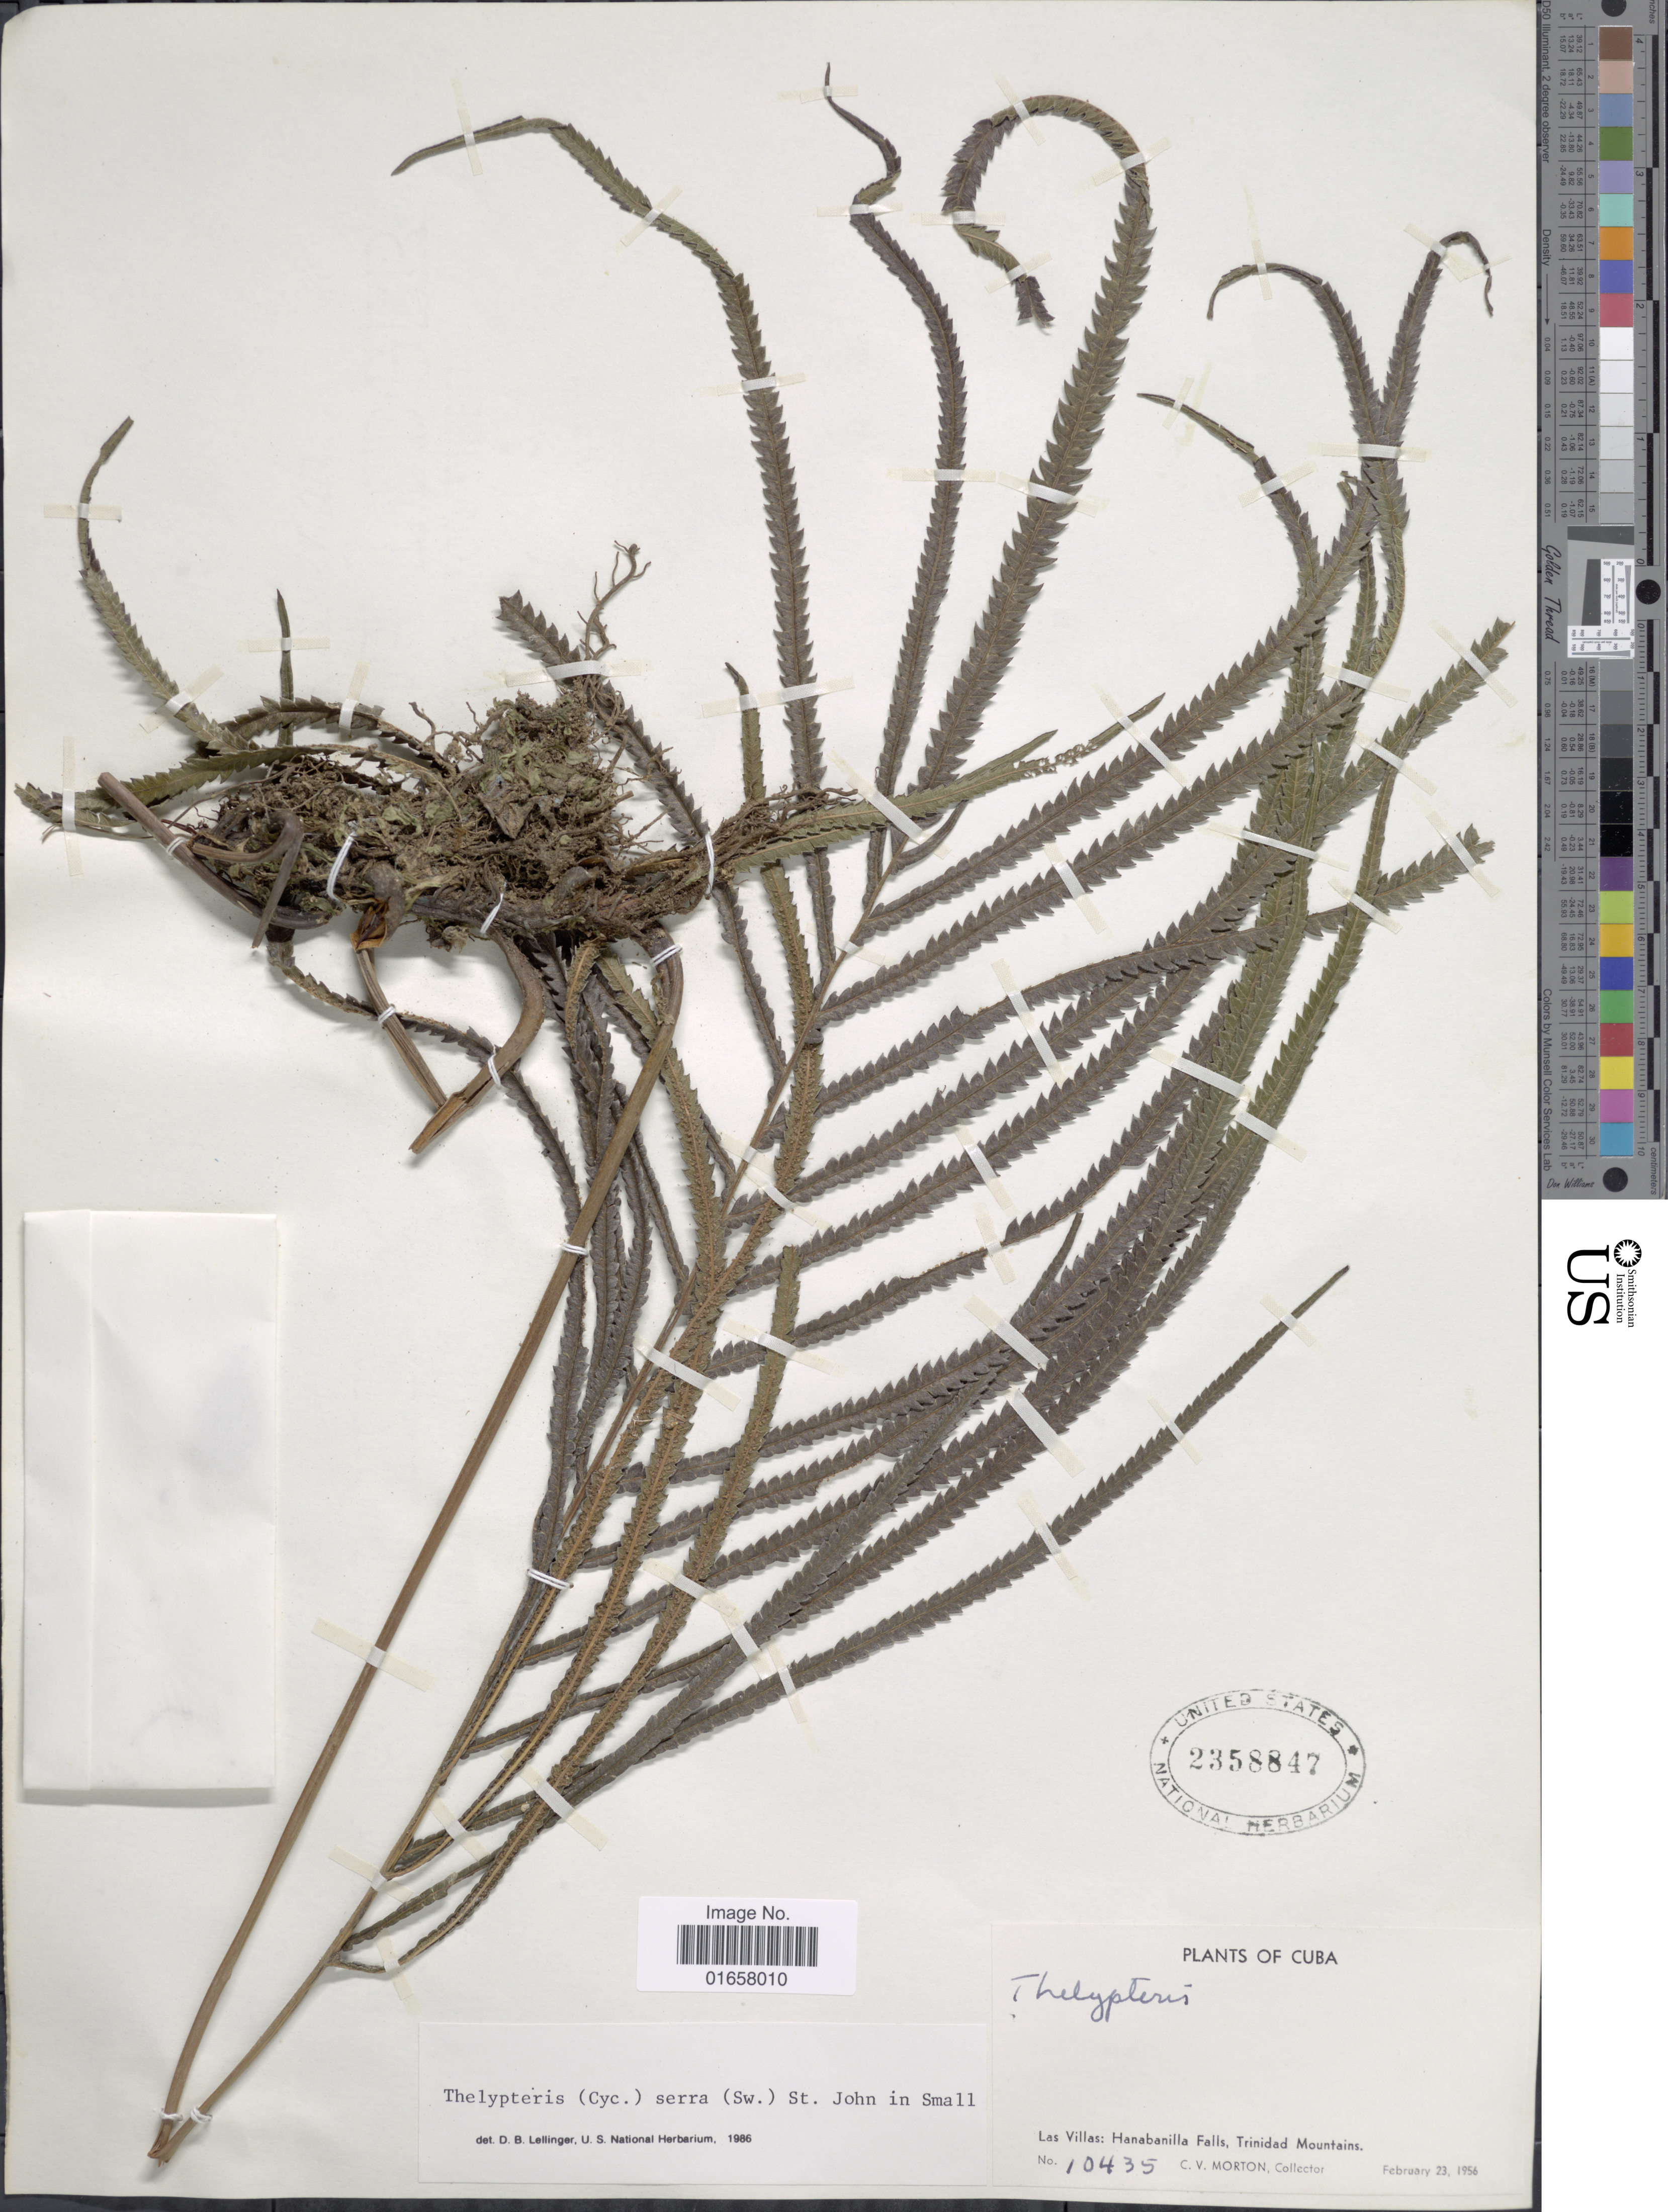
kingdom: Plantae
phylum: Tracheophyta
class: Polypodiopsida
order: Polypodiales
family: Thelypteridaceae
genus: Christella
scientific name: Christella serra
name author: (Sw.) Holttum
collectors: C. V. Morton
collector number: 10435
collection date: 1956-02-23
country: Cuba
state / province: Las Villas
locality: Cuba, Las Villas: Hanabanilla Falls, Trinidad Mountains.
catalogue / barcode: US 2358847